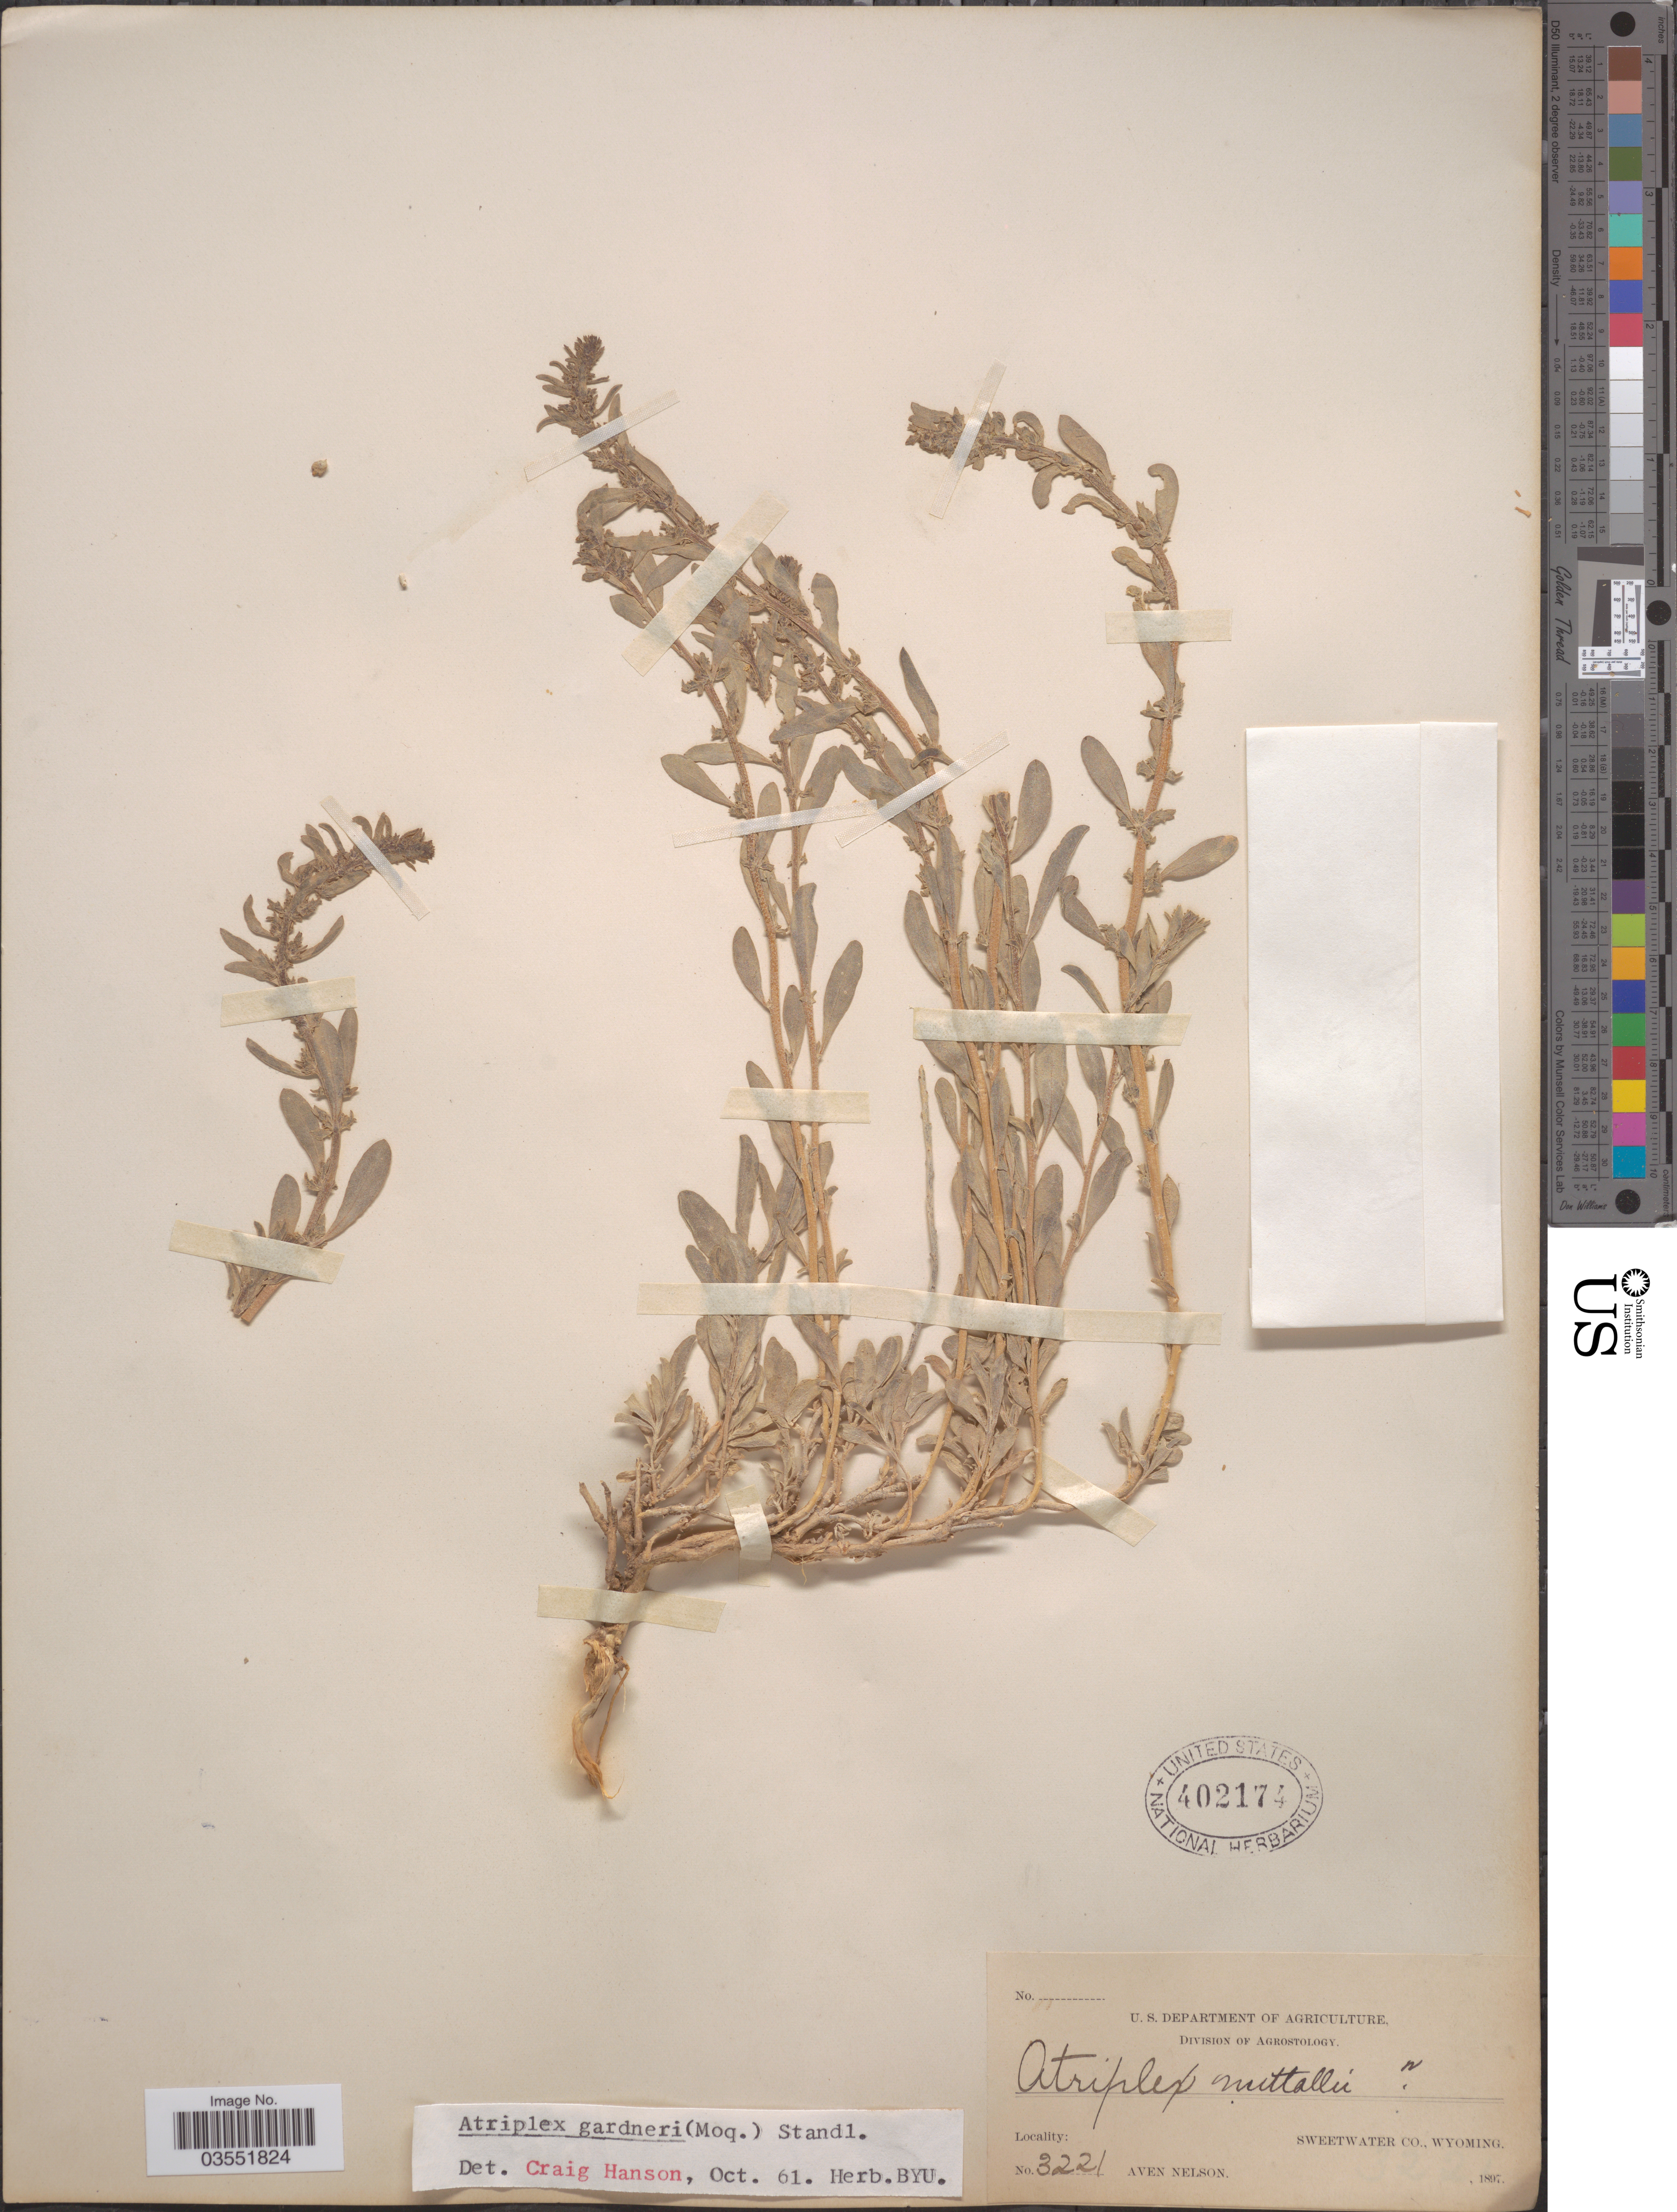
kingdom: Plantae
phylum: Tracheophyta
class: Magnoliopsida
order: Caryophyllales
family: Amaranthaceae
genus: Atriplex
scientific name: Atriplex gardneri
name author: (Moq.) D. Dietr.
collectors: A. Nelson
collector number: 3221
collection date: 1897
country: United States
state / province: Wyoming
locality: Sweetwater Co.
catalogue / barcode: US 402174